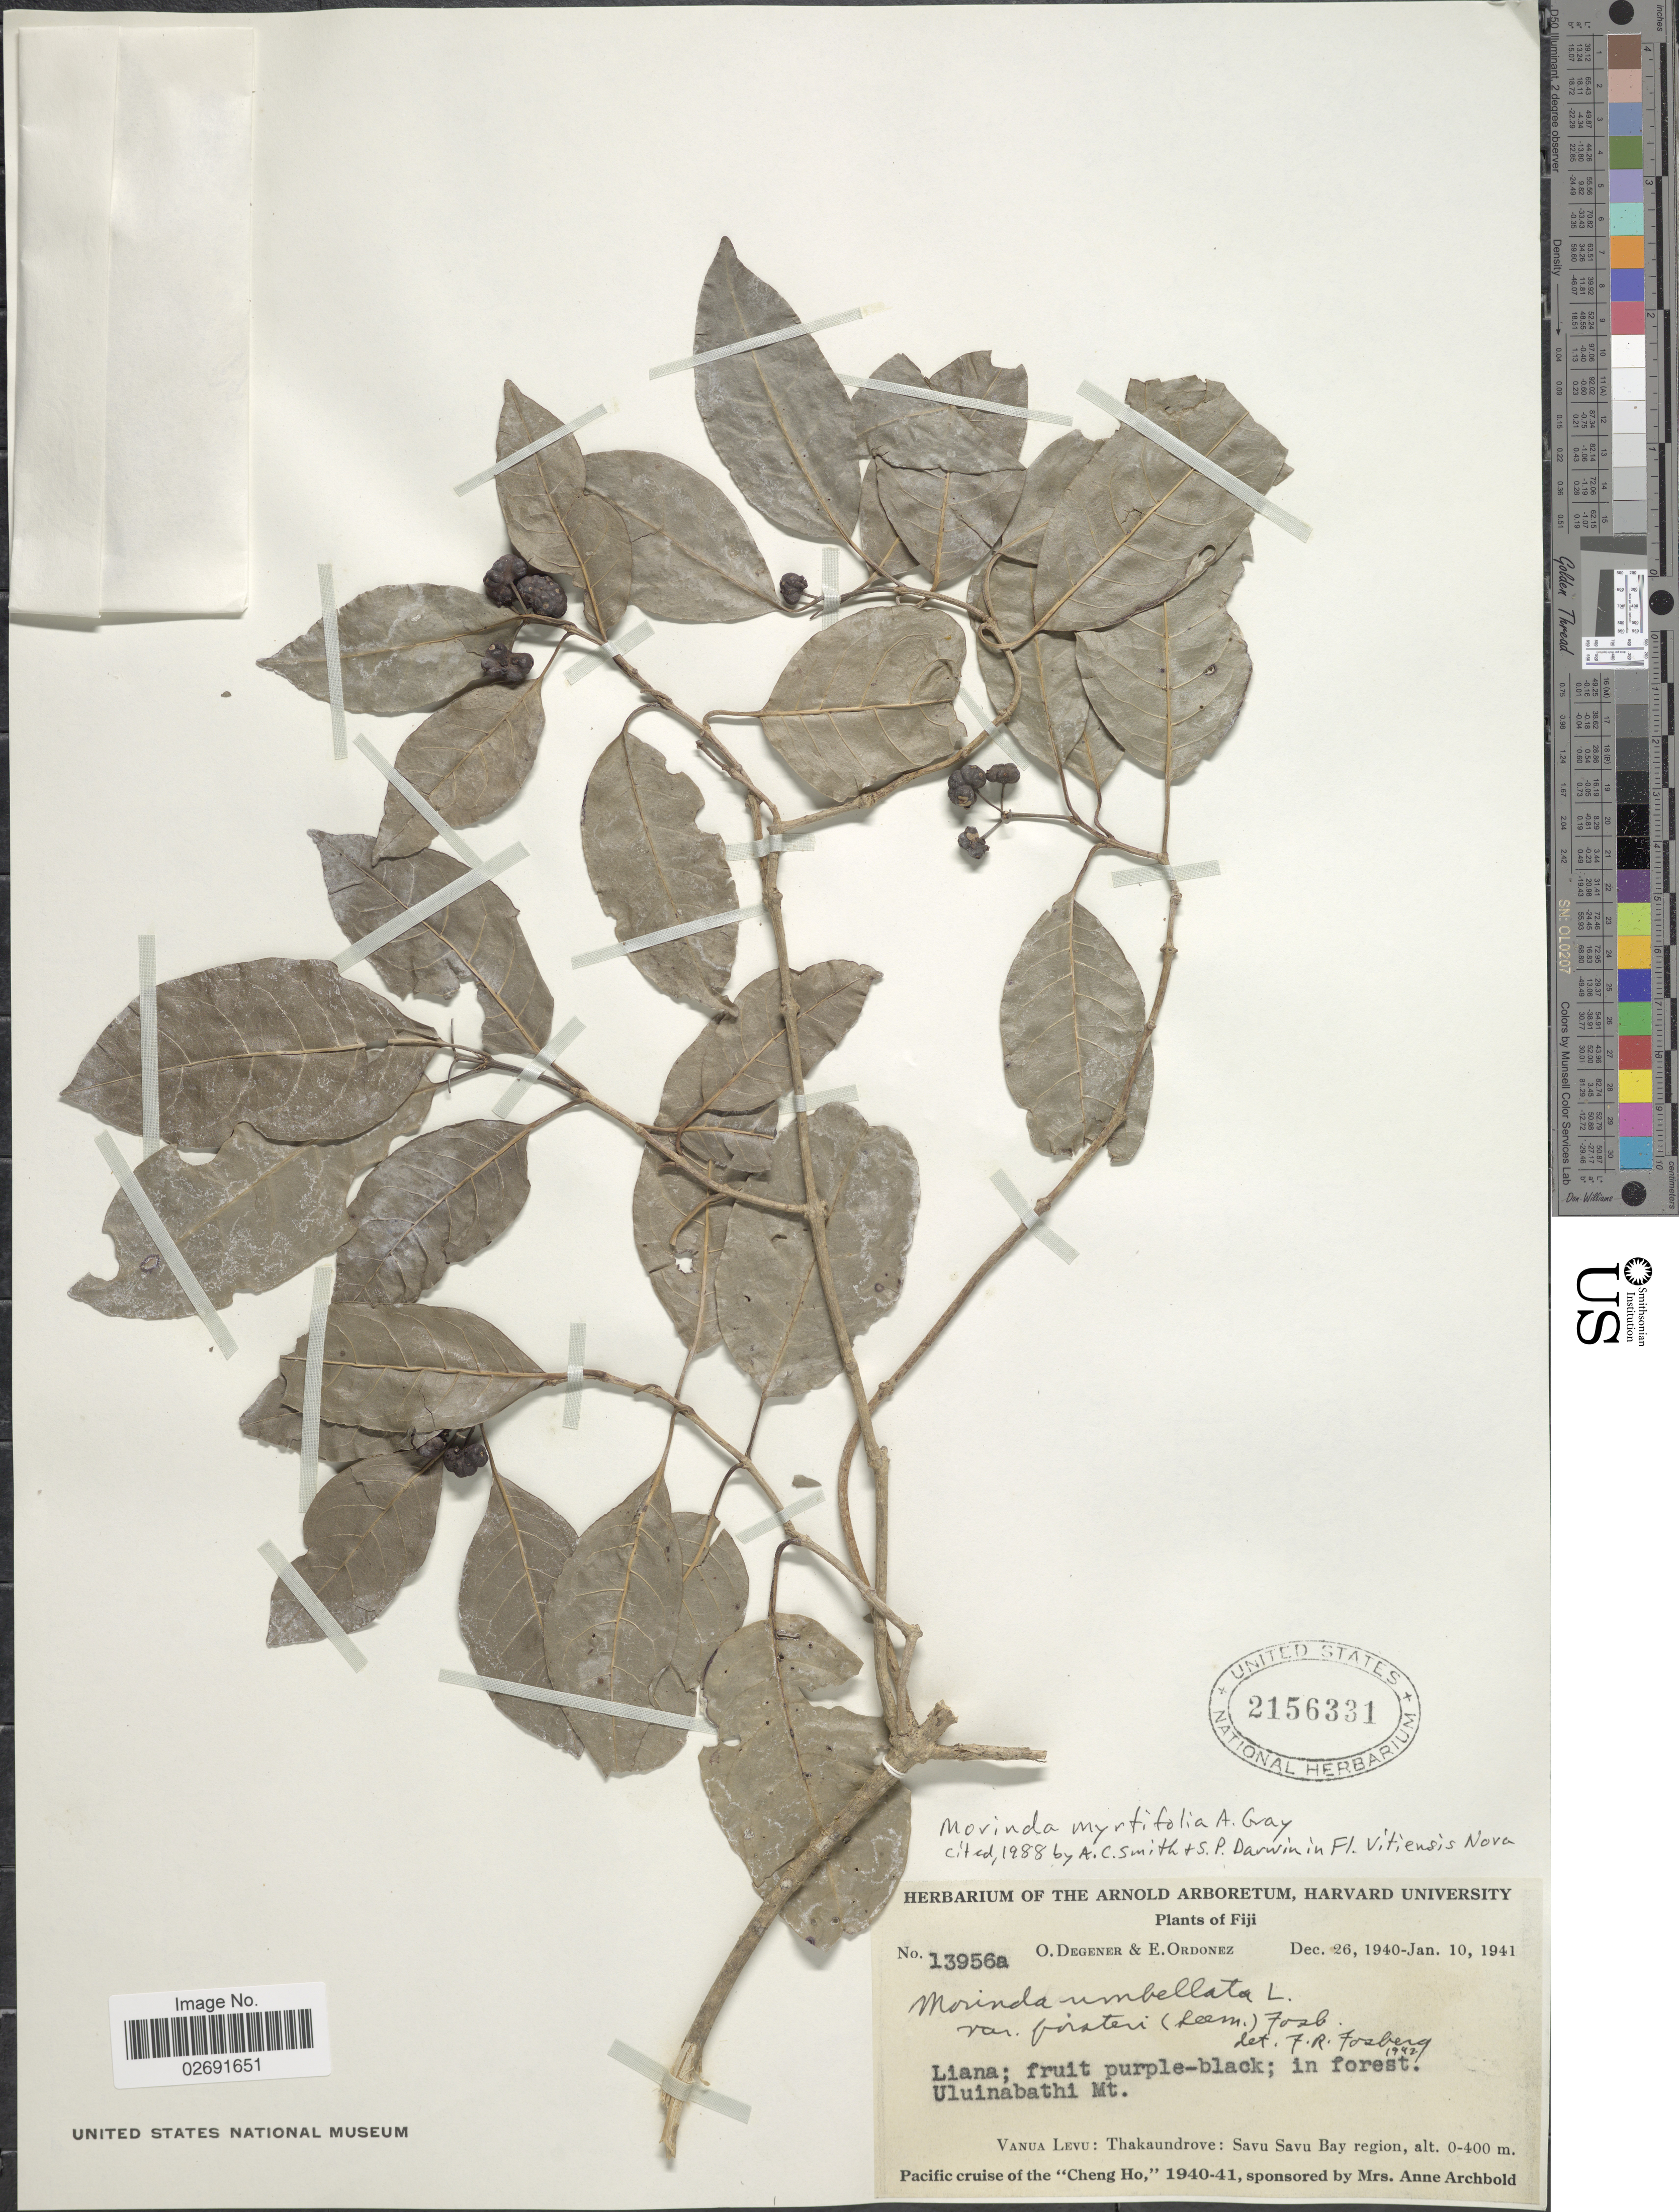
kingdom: Plantae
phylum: Tracheophyta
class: Magnoliopsida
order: Gentianales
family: Rubiaceae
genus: Gynochthodes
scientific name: Gynochthodes myrtifolia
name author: (A. Gray) Razafim. & B. Bremer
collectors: O. Degener & E. Ordonez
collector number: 13956a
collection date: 1940-12-26/1941-01-10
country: Fiji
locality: Uluinabathi Mt. Vanua Levu: Thakaundrove: Savu Savu Bay region.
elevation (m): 0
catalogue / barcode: US 2156331